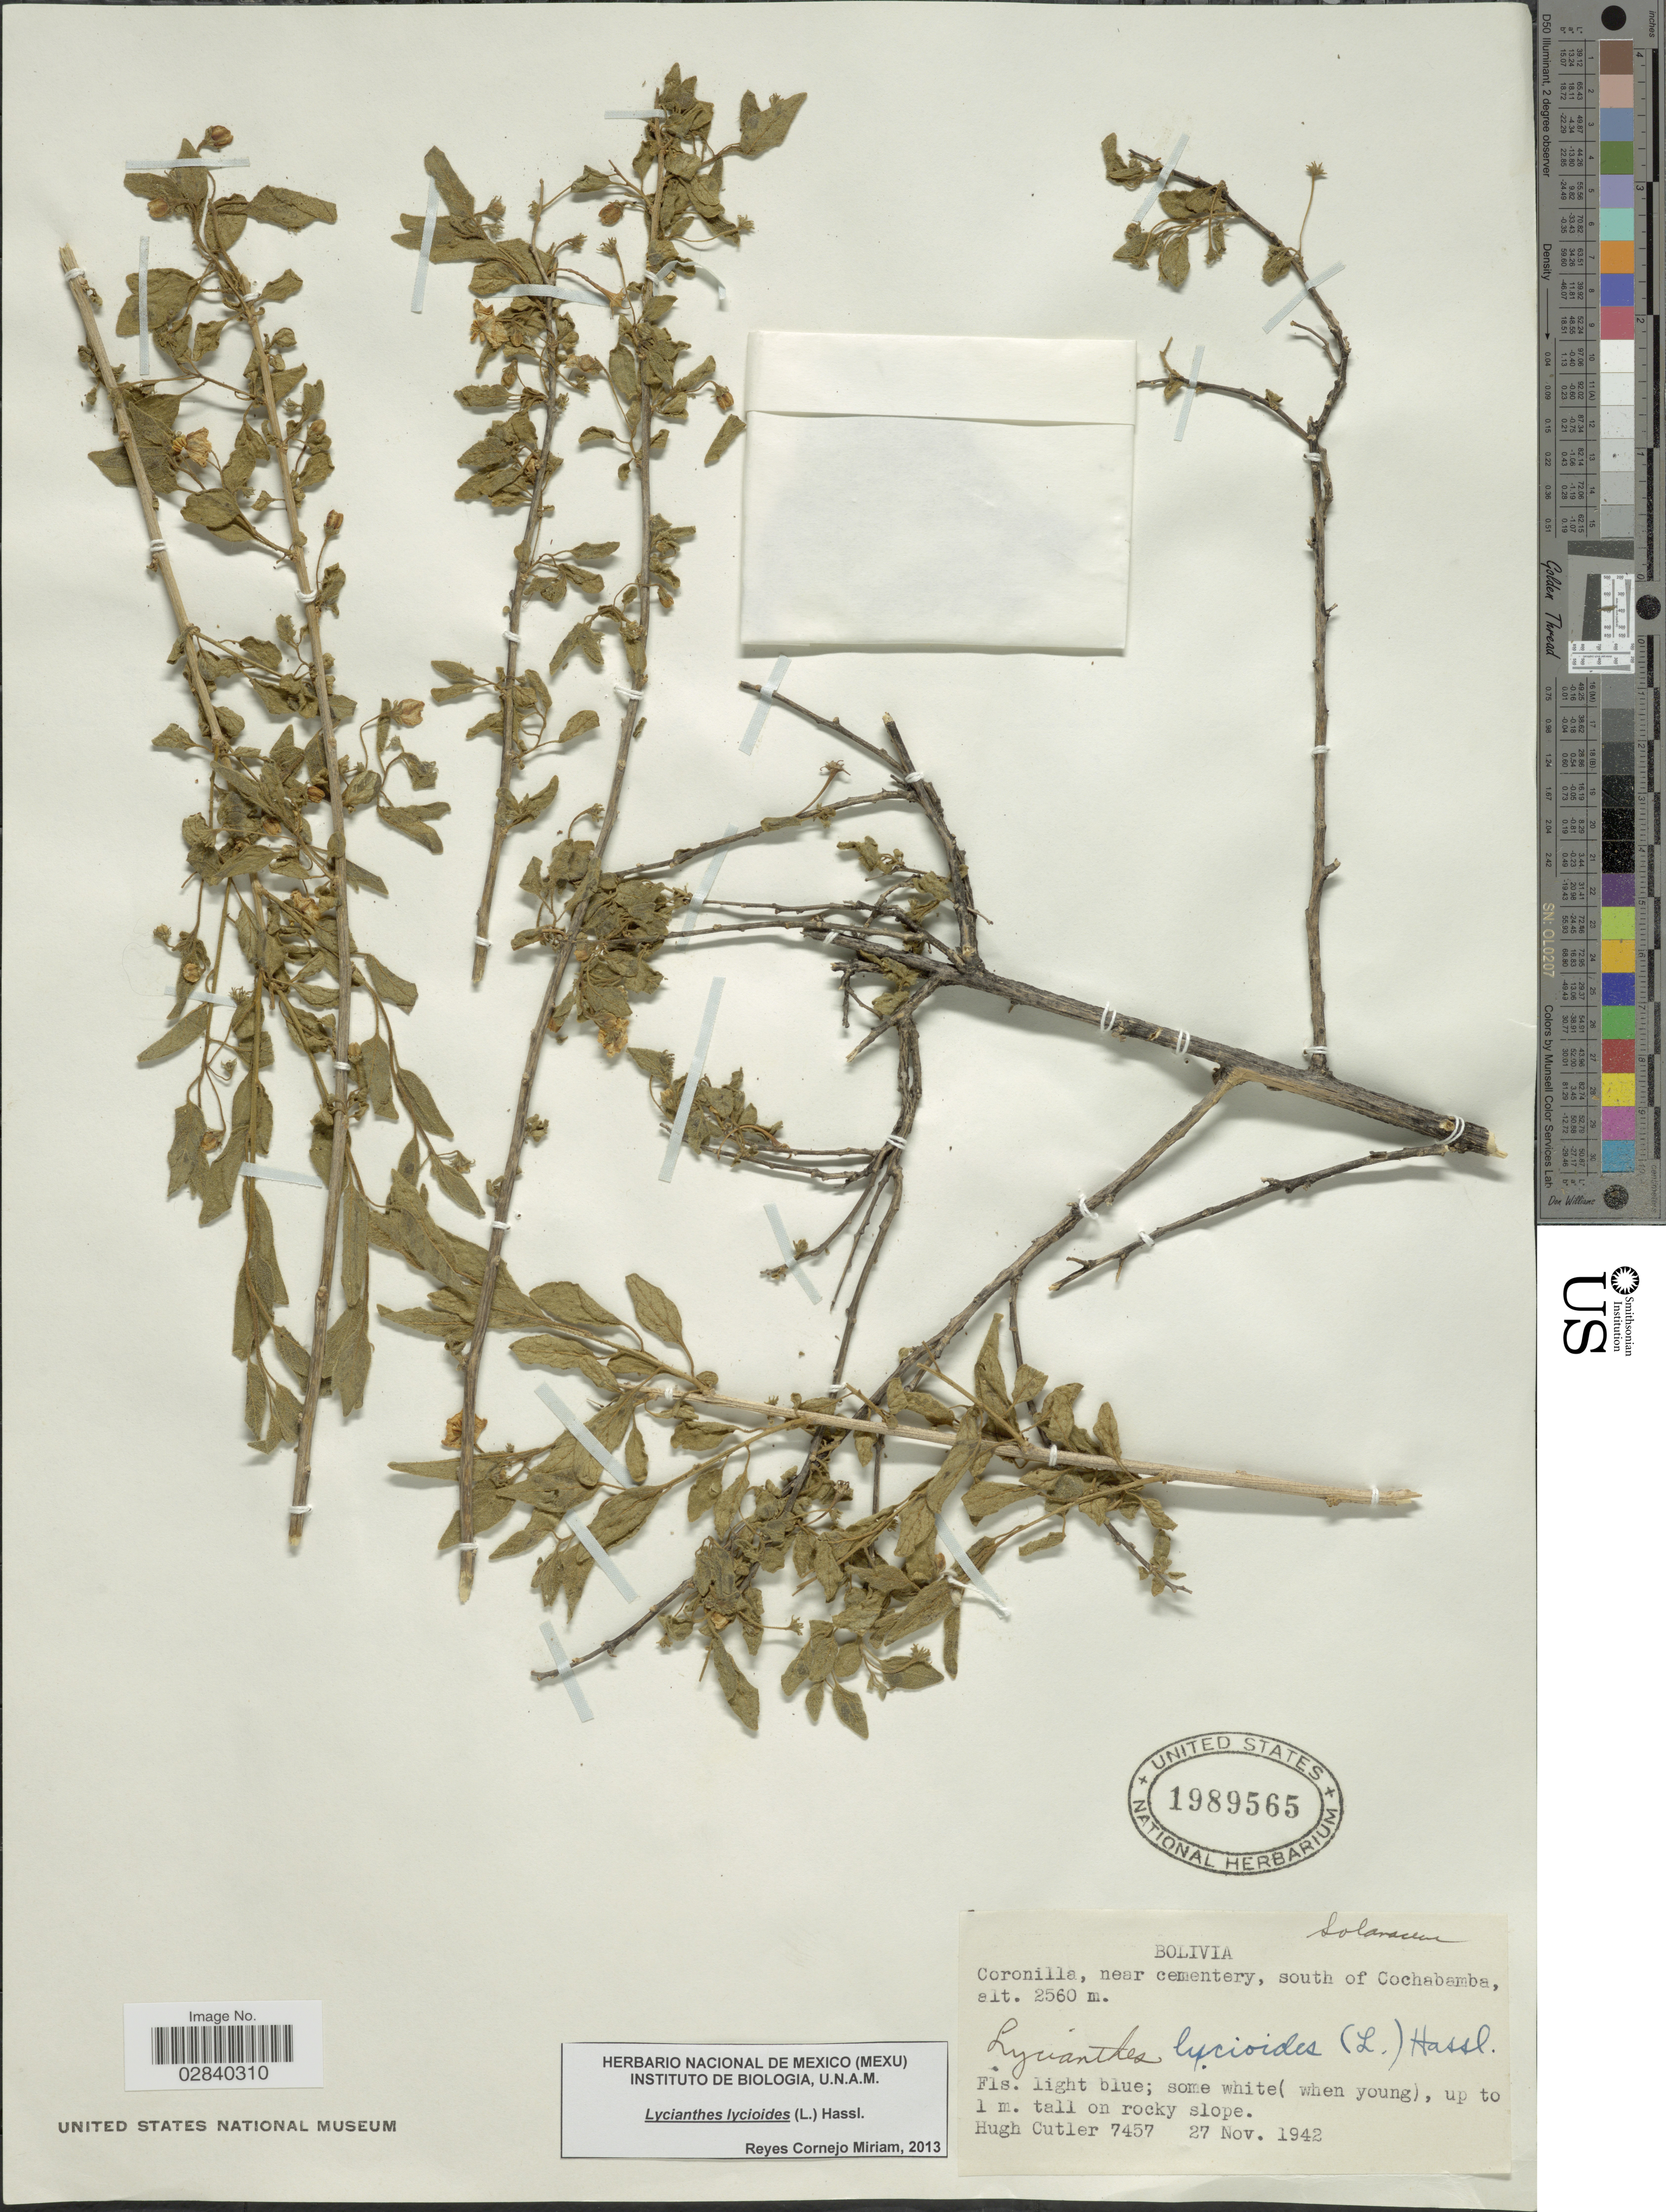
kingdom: Plantae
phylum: Tracheophyta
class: Magnoliopsida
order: Solanales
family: Solanaceae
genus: Lycianthes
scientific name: Lycianthes lycioides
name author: (L.) Hassl.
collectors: H. C. Cutler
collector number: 7457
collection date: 1942-11-27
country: Bolivia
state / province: Cochabamba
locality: Coronilla, near cemetery, south of Cochabamba.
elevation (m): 2560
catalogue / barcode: US 1989565